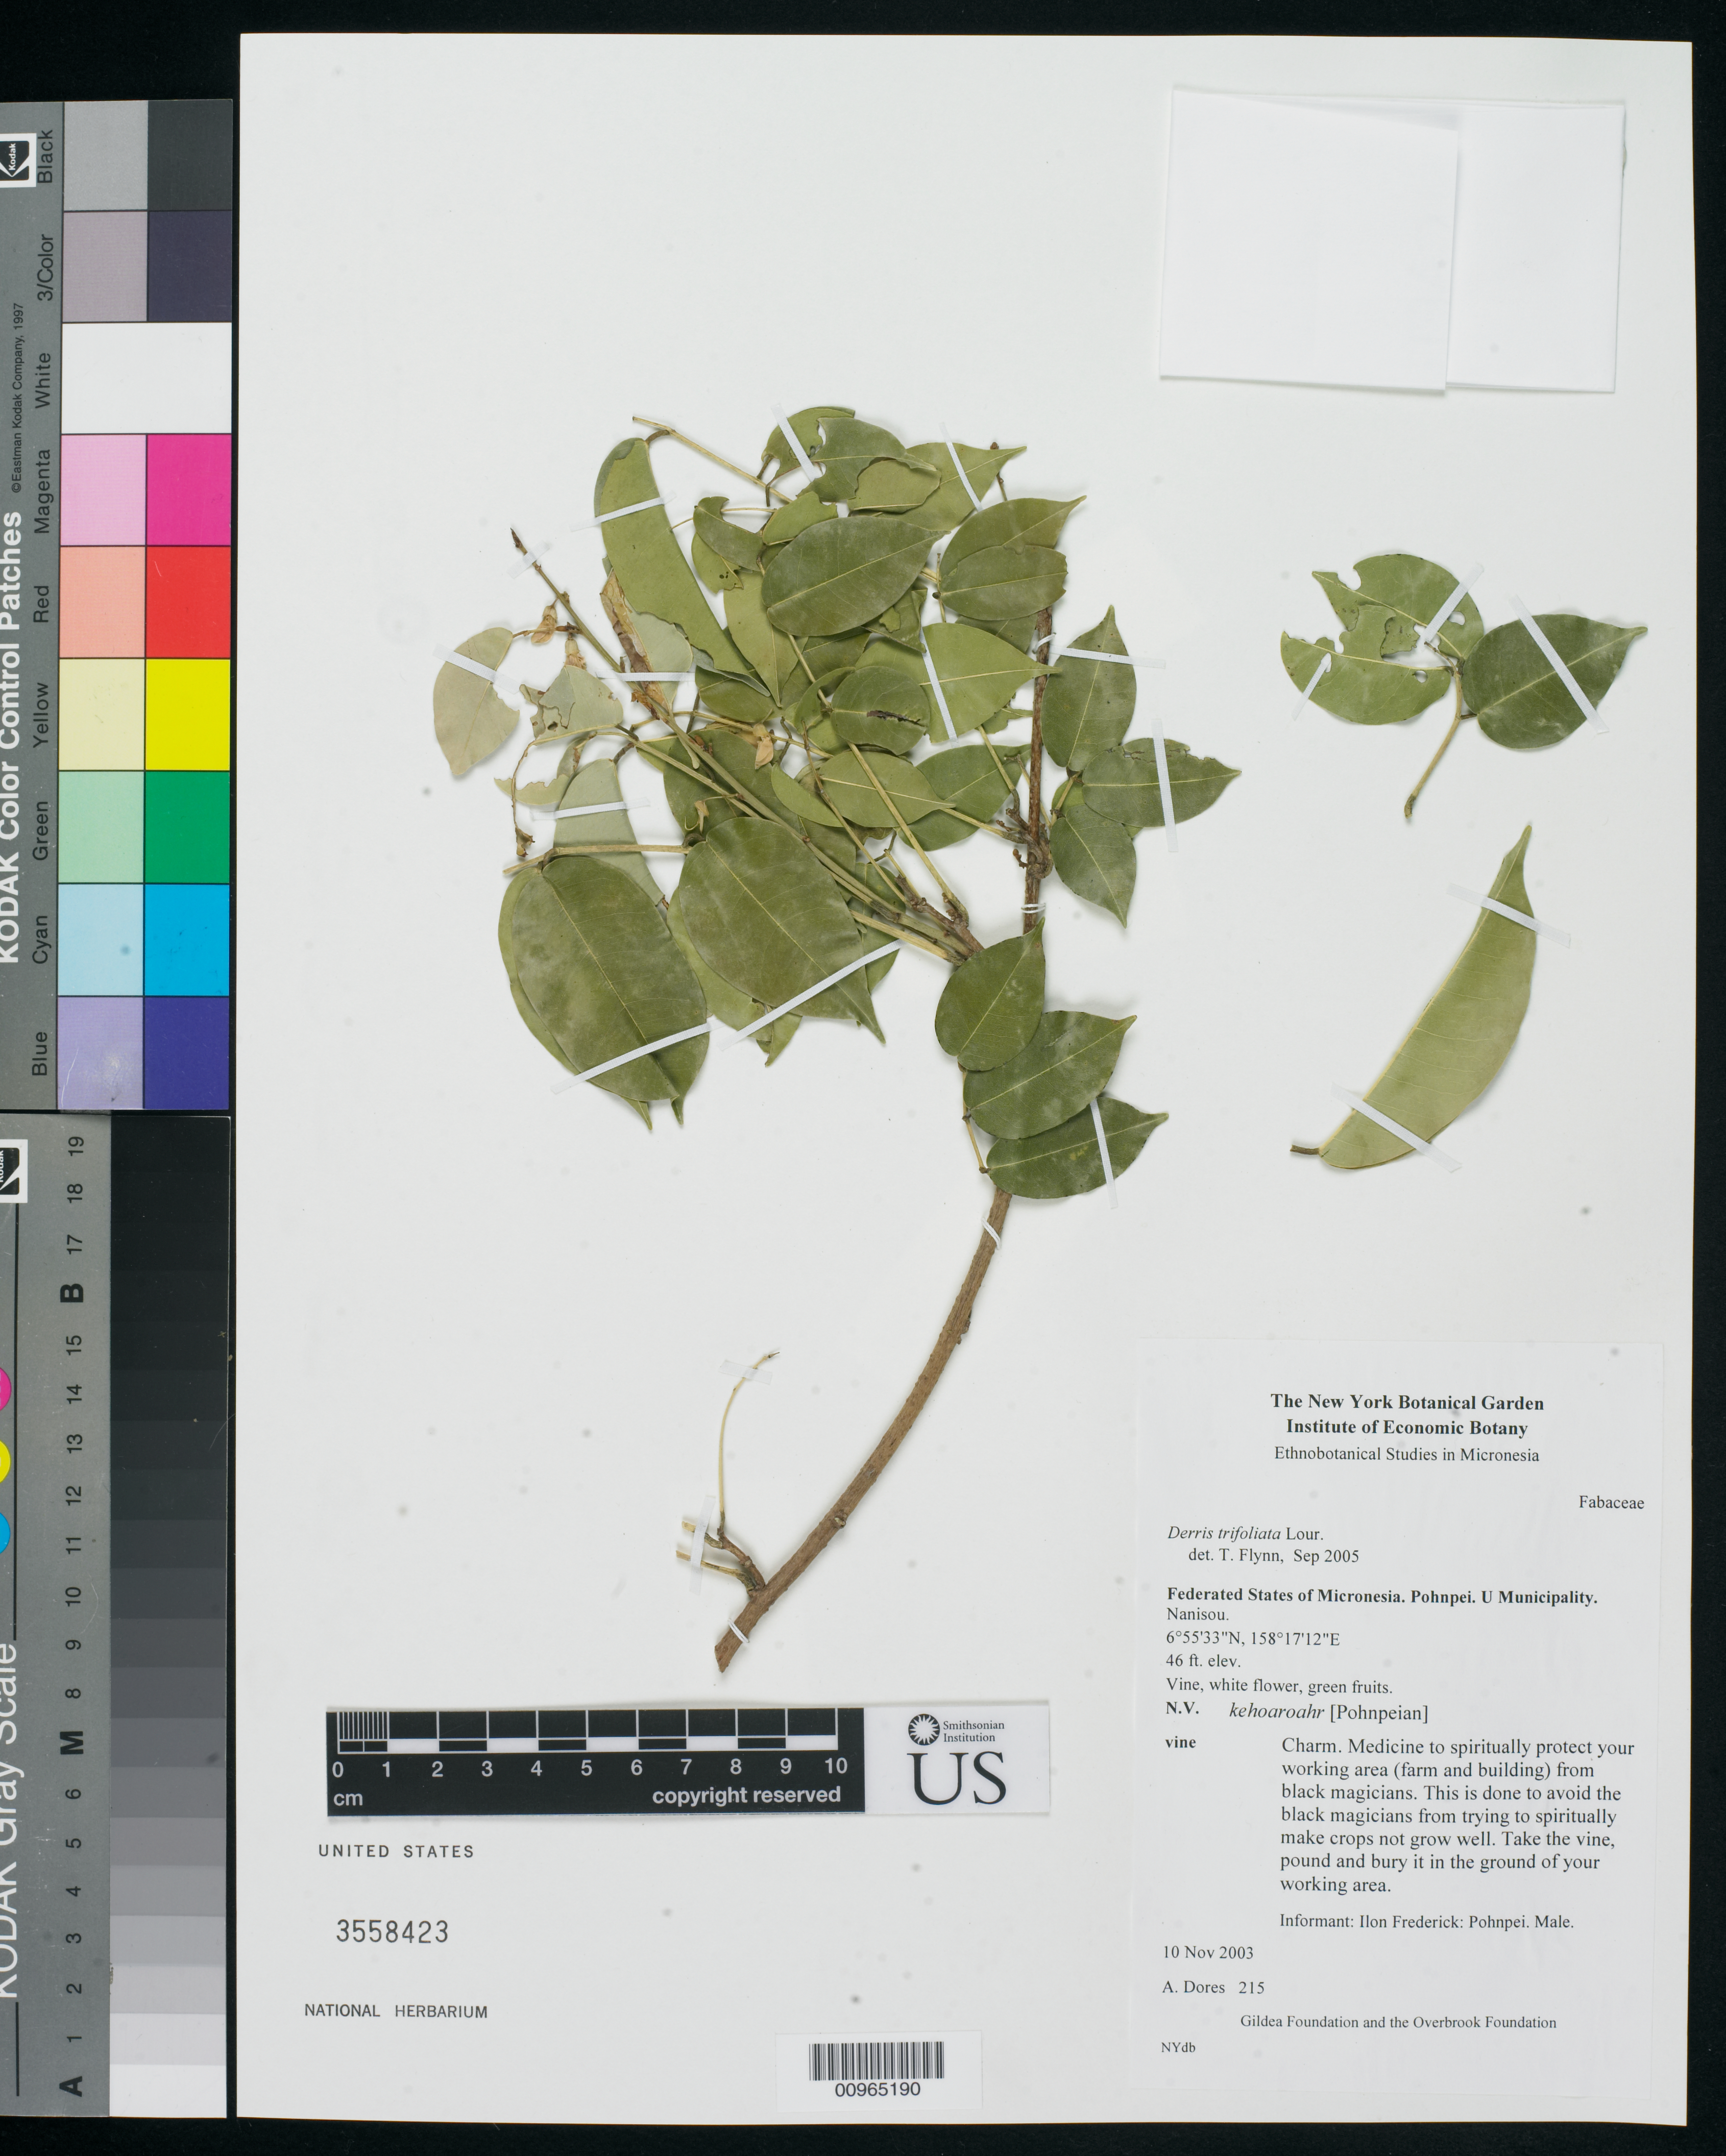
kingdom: Plantae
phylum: Tracheophyta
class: Magnoliopsida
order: Fabales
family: Fabaceae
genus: Derris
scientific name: Derris trifoliata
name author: Lour.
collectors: A. Dores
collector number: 215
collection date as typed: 10 Nov 2003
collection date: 2003-11-10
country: Micronesia, Federated States of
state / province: Pohnpei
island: Pohnpei [Ponape]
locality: Nanisou, U Muncipality, Pohnpei.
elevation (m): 14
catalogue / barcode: US 3558423